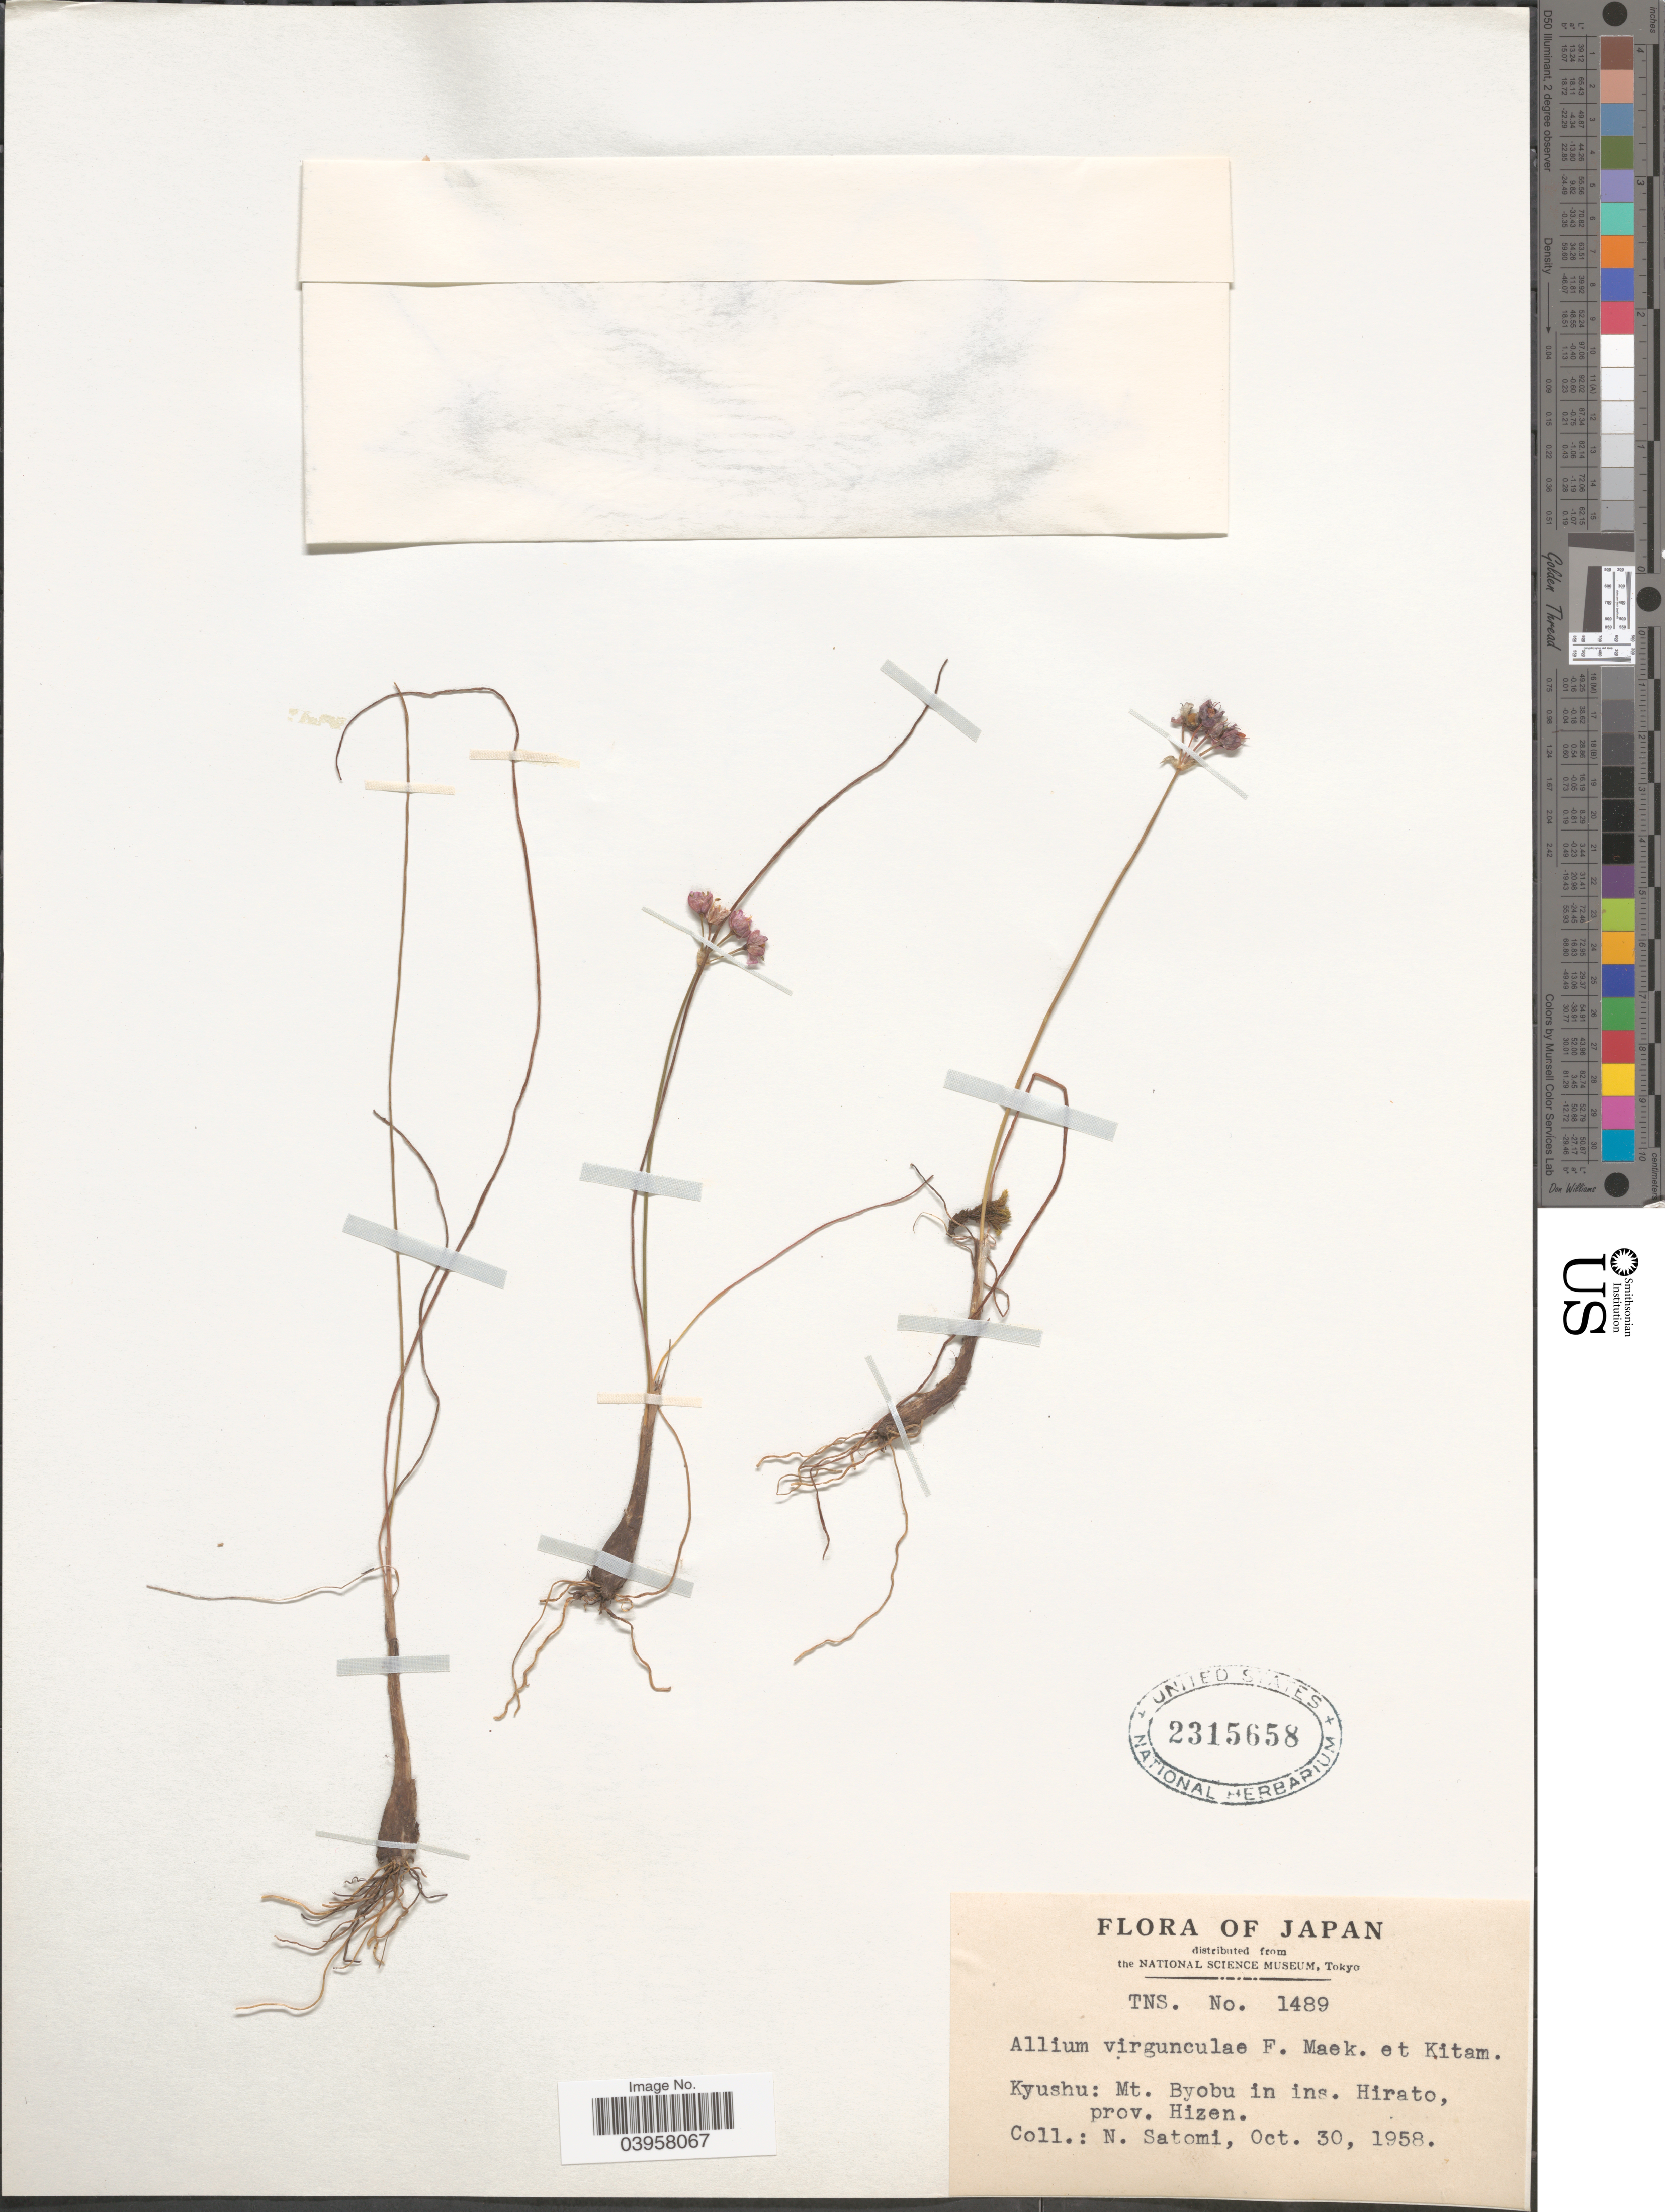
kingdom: Plantae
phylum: Tracheophyta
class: Liliopsida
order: Asparagales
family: Amaryllidaceae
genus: Allium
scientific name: Allium virgunculae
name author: F. Maek. & Kitam.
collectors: N. Satomi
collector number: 1489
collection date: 1958-10-30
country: Japan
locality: Kyushu: Mt. Byobu in ins. Hirato, prov. Hizen.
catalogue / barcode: US 2315658